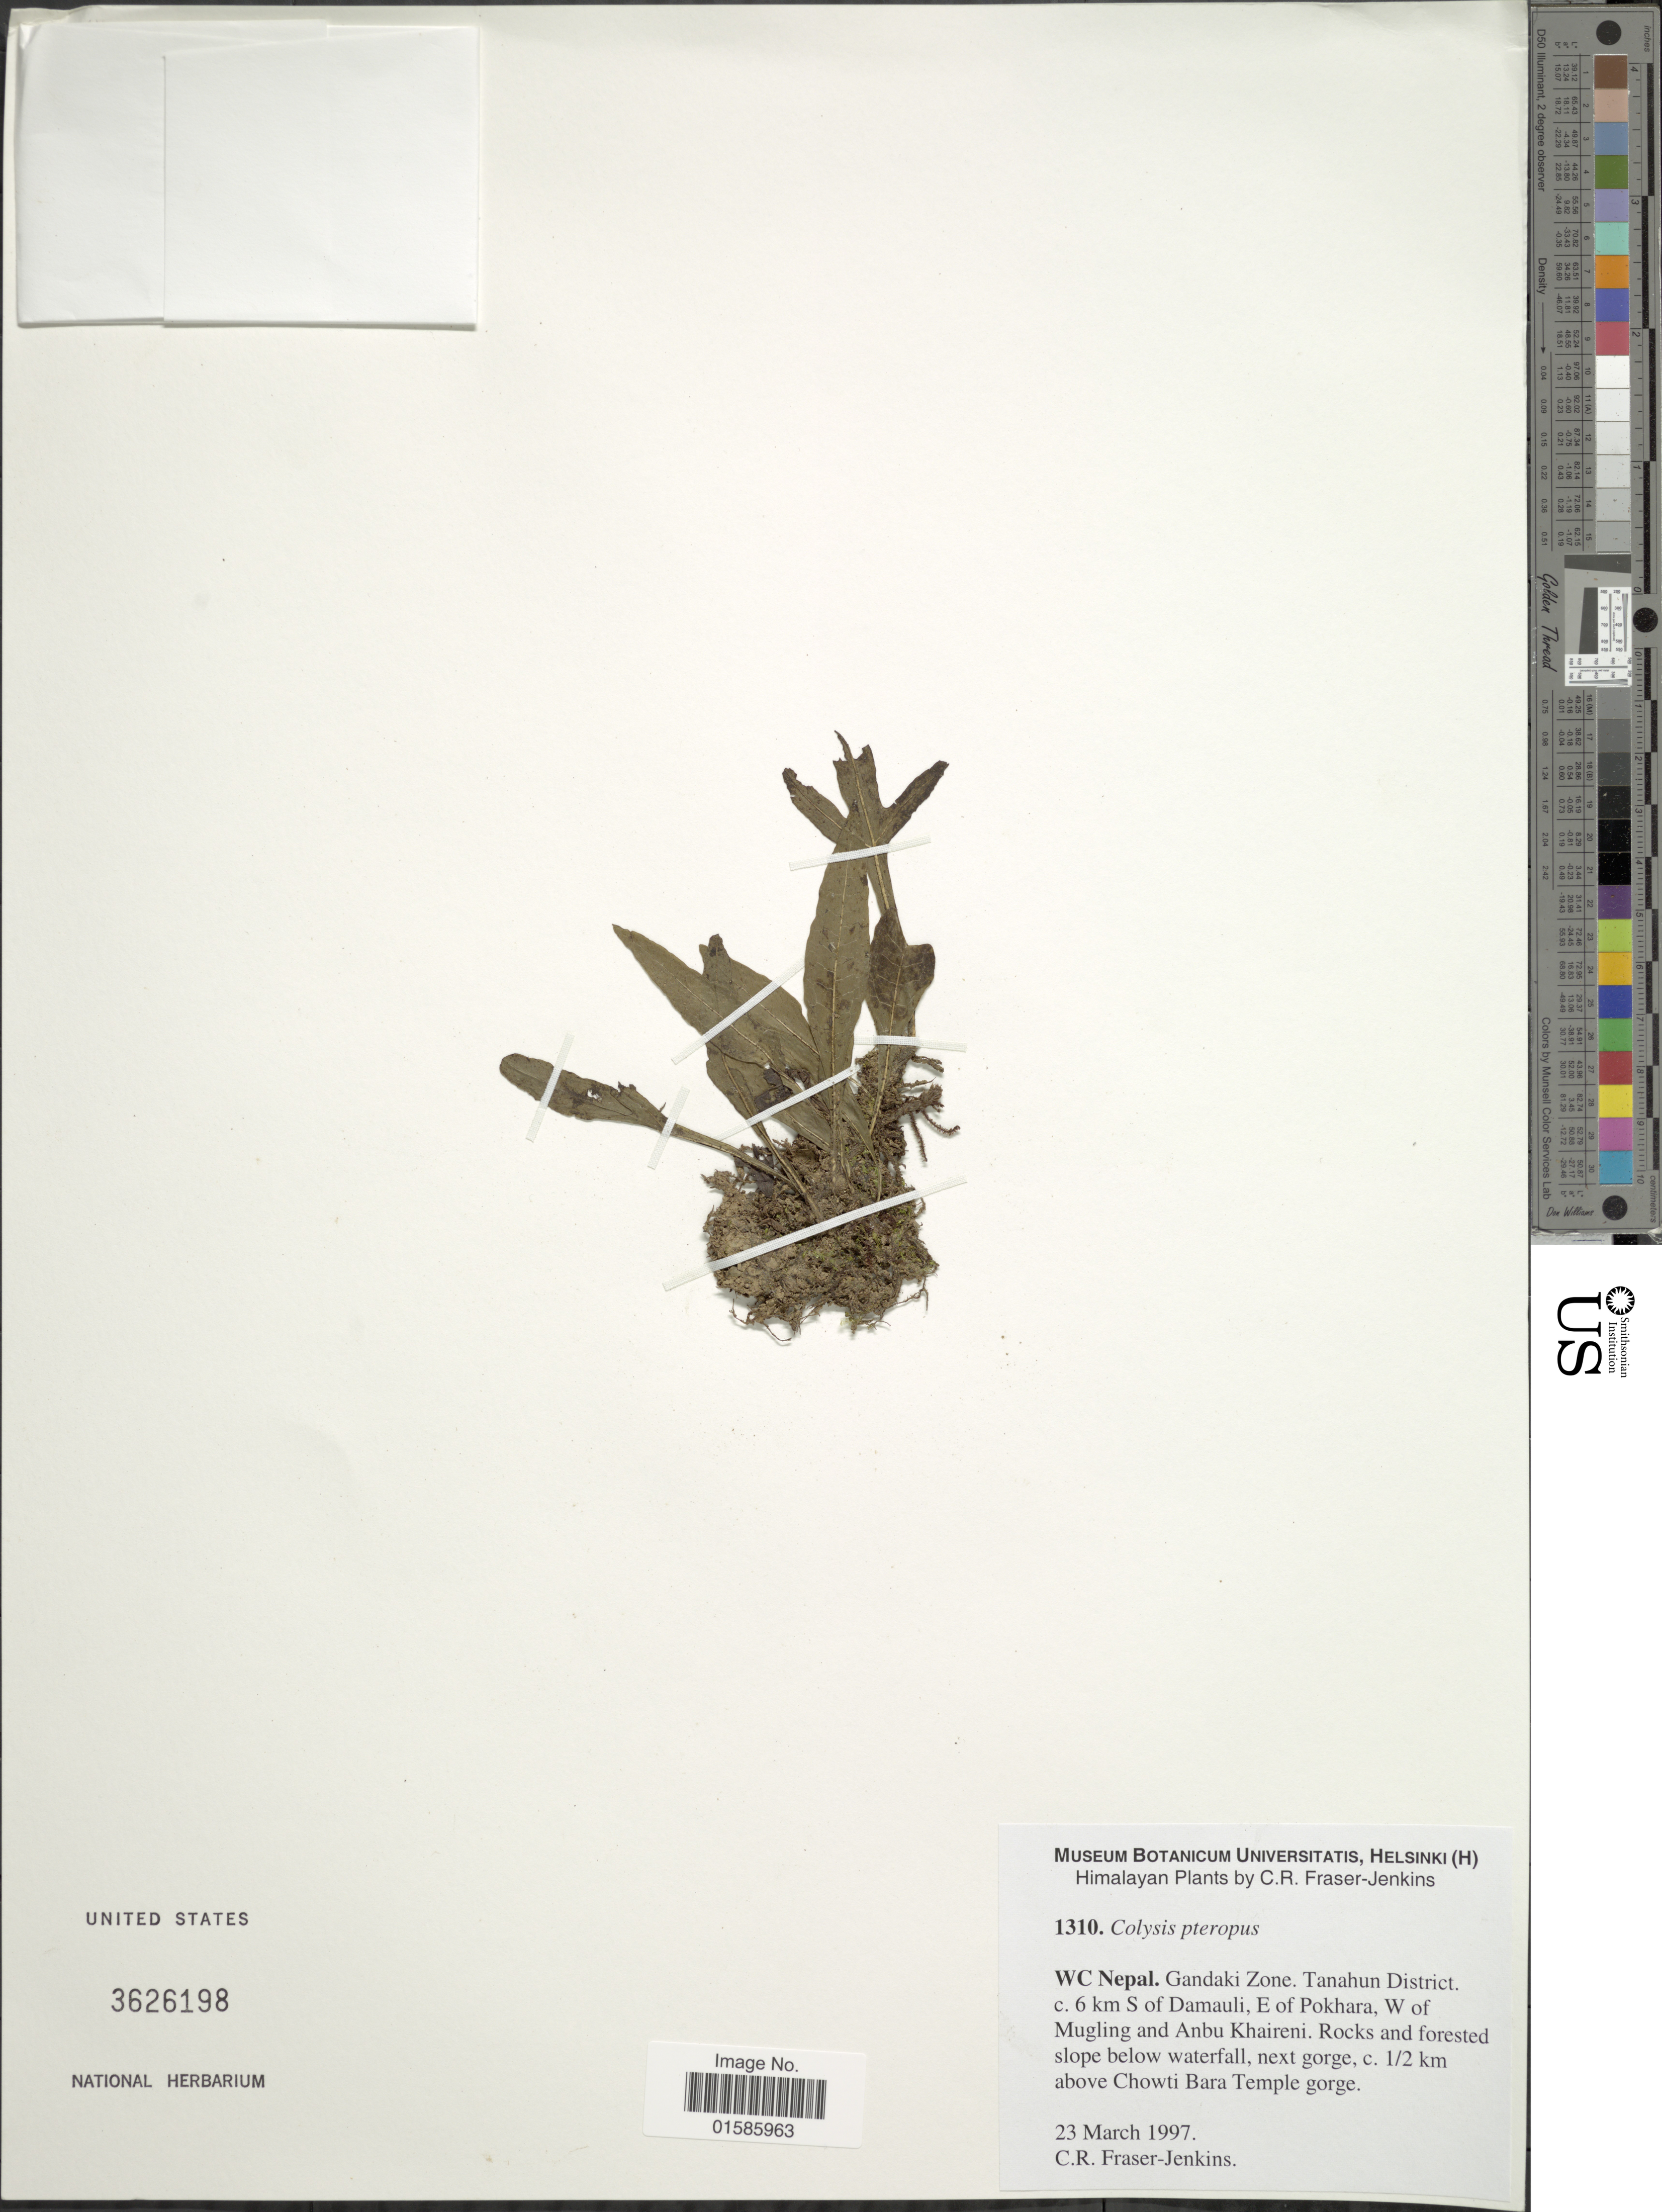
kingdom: Plantae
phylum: Tracheophyta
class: Polypodiopsida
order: Polypodiales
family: Polypodiaceae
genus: Microsorum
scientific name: Microsorum pteropus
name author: (Blume) Copel.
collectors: C. R. Fraser-Jenkins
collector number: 1310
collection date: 1997-03-23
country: Nepal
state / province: Gandaki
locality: Himalayan, WC Nepal. Gandaki Zone. Tanahum District. c. 6 km S of Damauli, E of Pokhara, W of Mugling and Anbu Khaireni. Rocks and forested slope below waterfall, next gorge, c. 1/2 km above Chowti Bara Temple gorge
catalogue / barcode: US 3626198